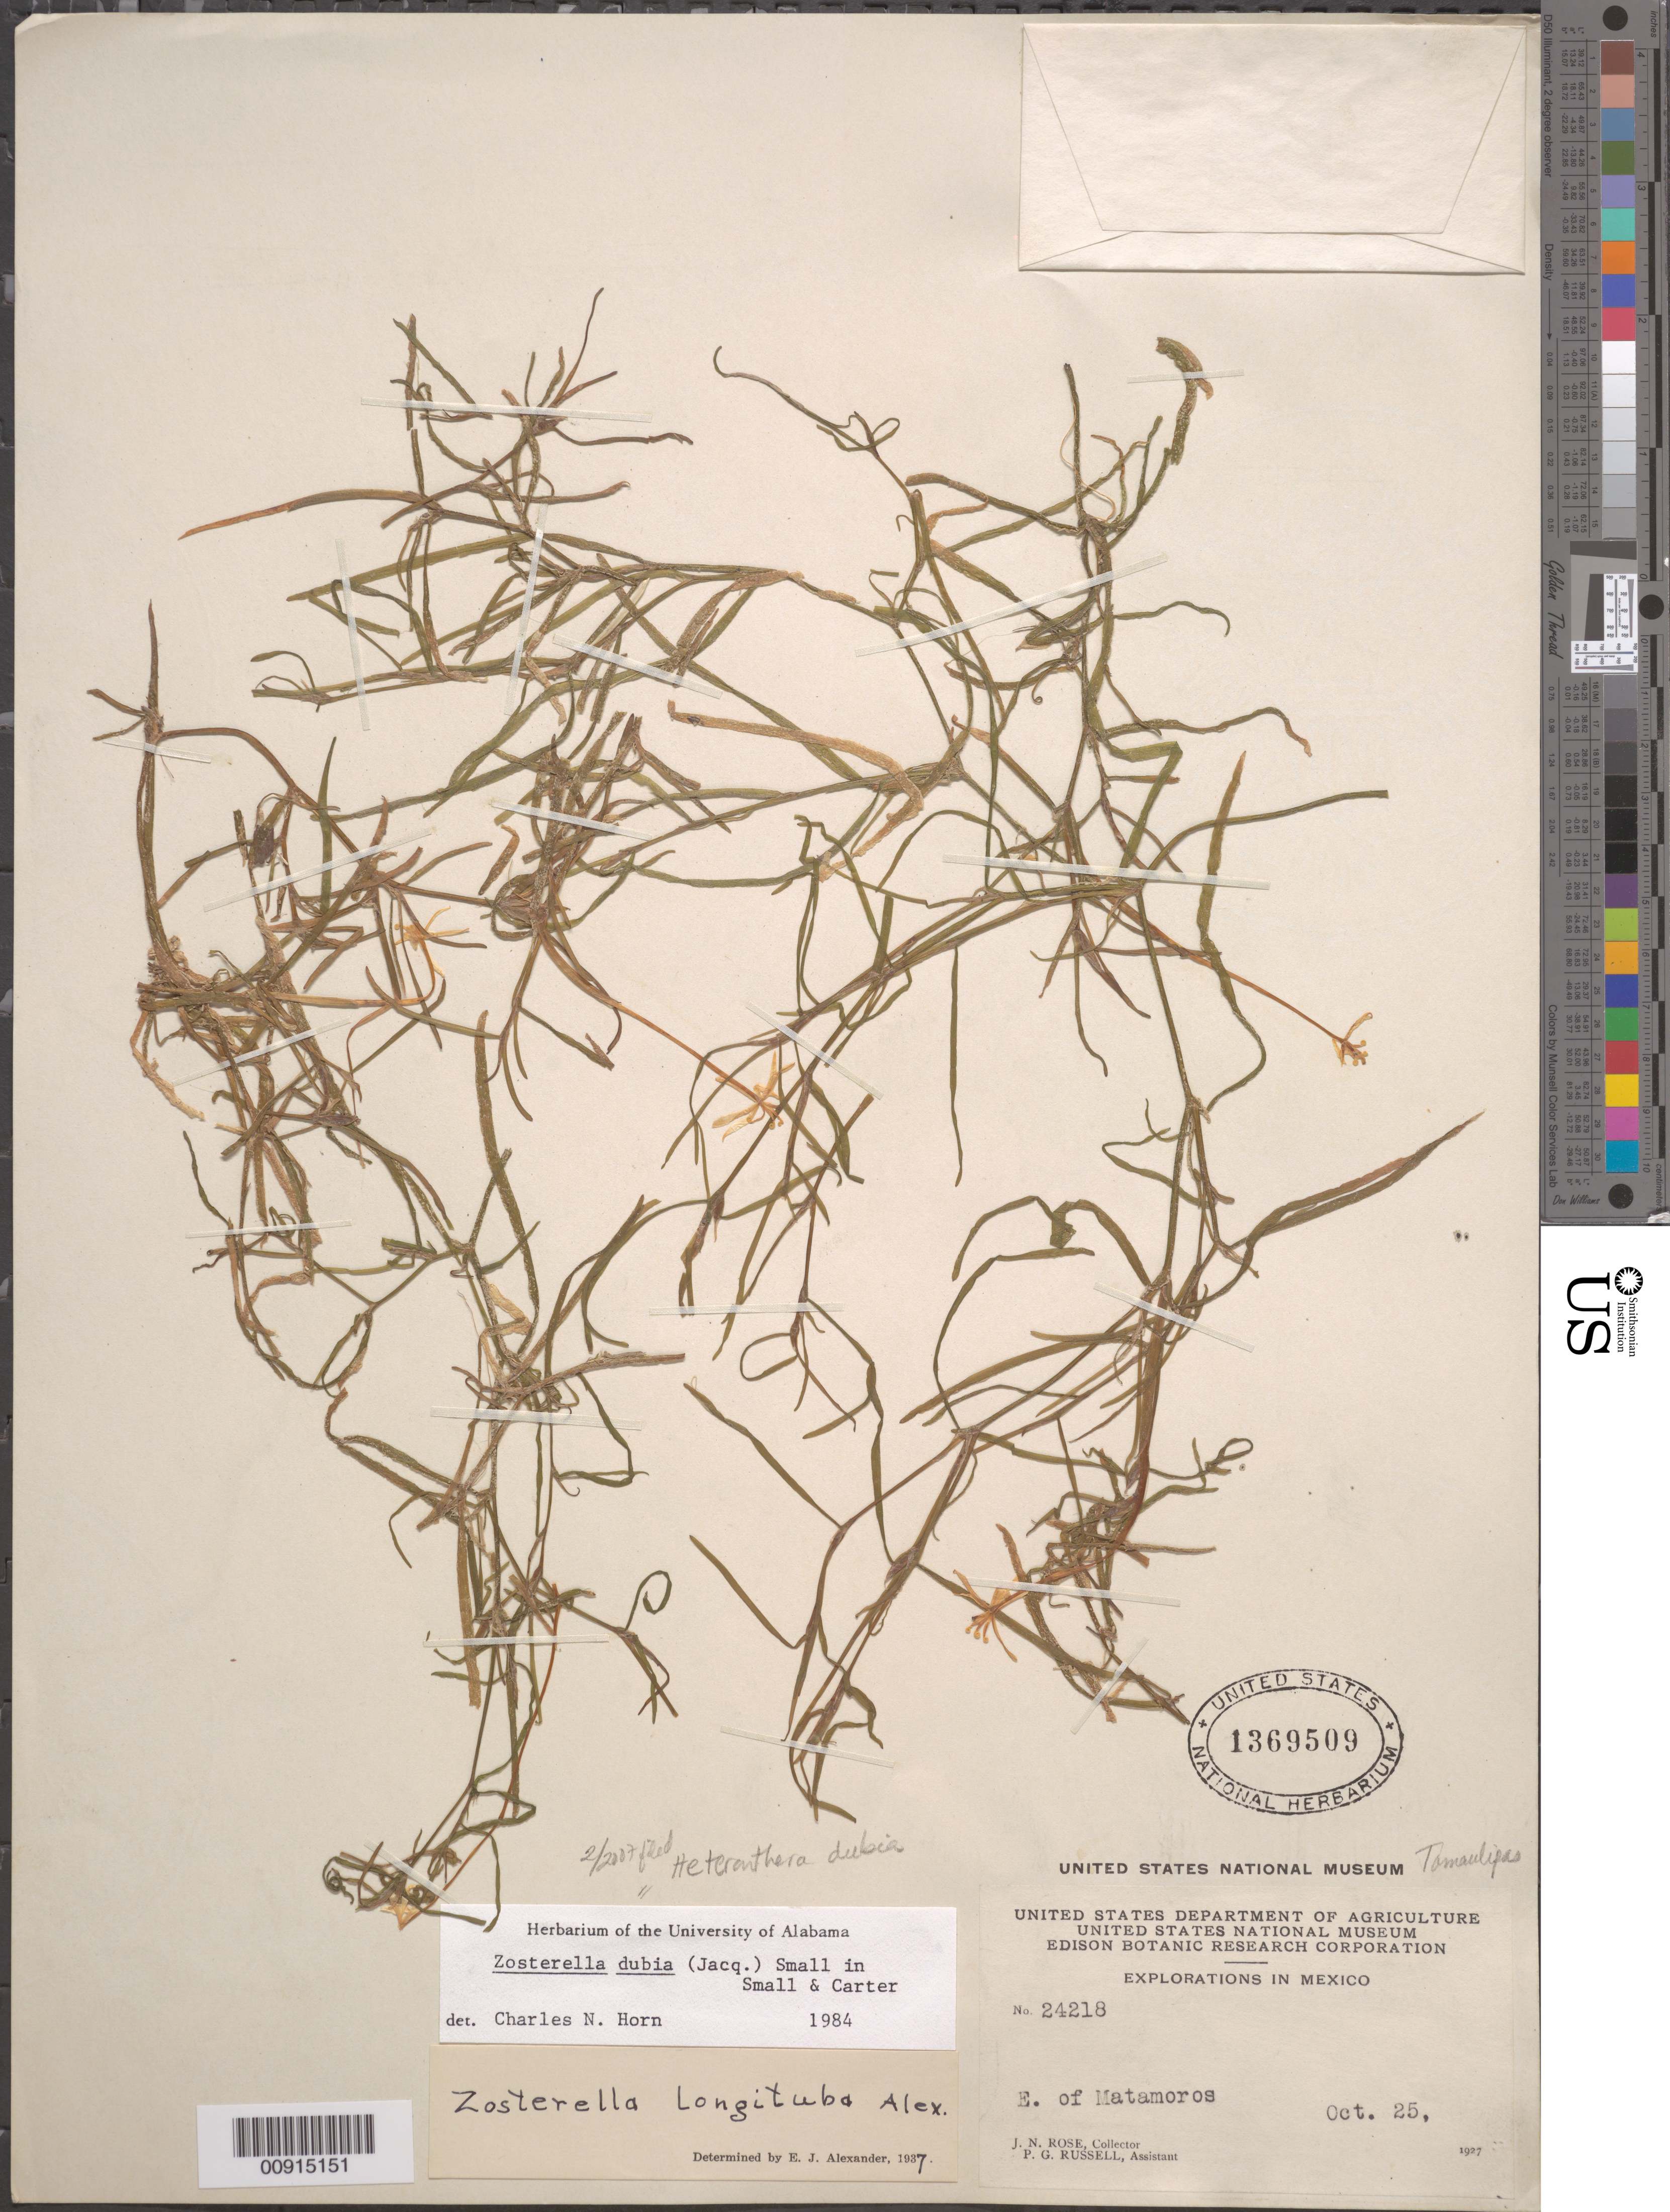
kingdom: Plantae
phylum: Tracheophyta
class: Liliopsida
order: Commelinales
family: Pontederiaceae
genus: Heteranthera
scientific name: Heteranthera dubia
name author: (Jacq.) MacMill.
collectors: J. N. Rose & P. G. Russell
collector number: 24218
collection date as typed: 25 Oct 1927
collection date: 1927-10-25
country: Mexico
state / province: Tamaulipas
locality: E. of Matamoros.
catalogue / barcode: US 1369509